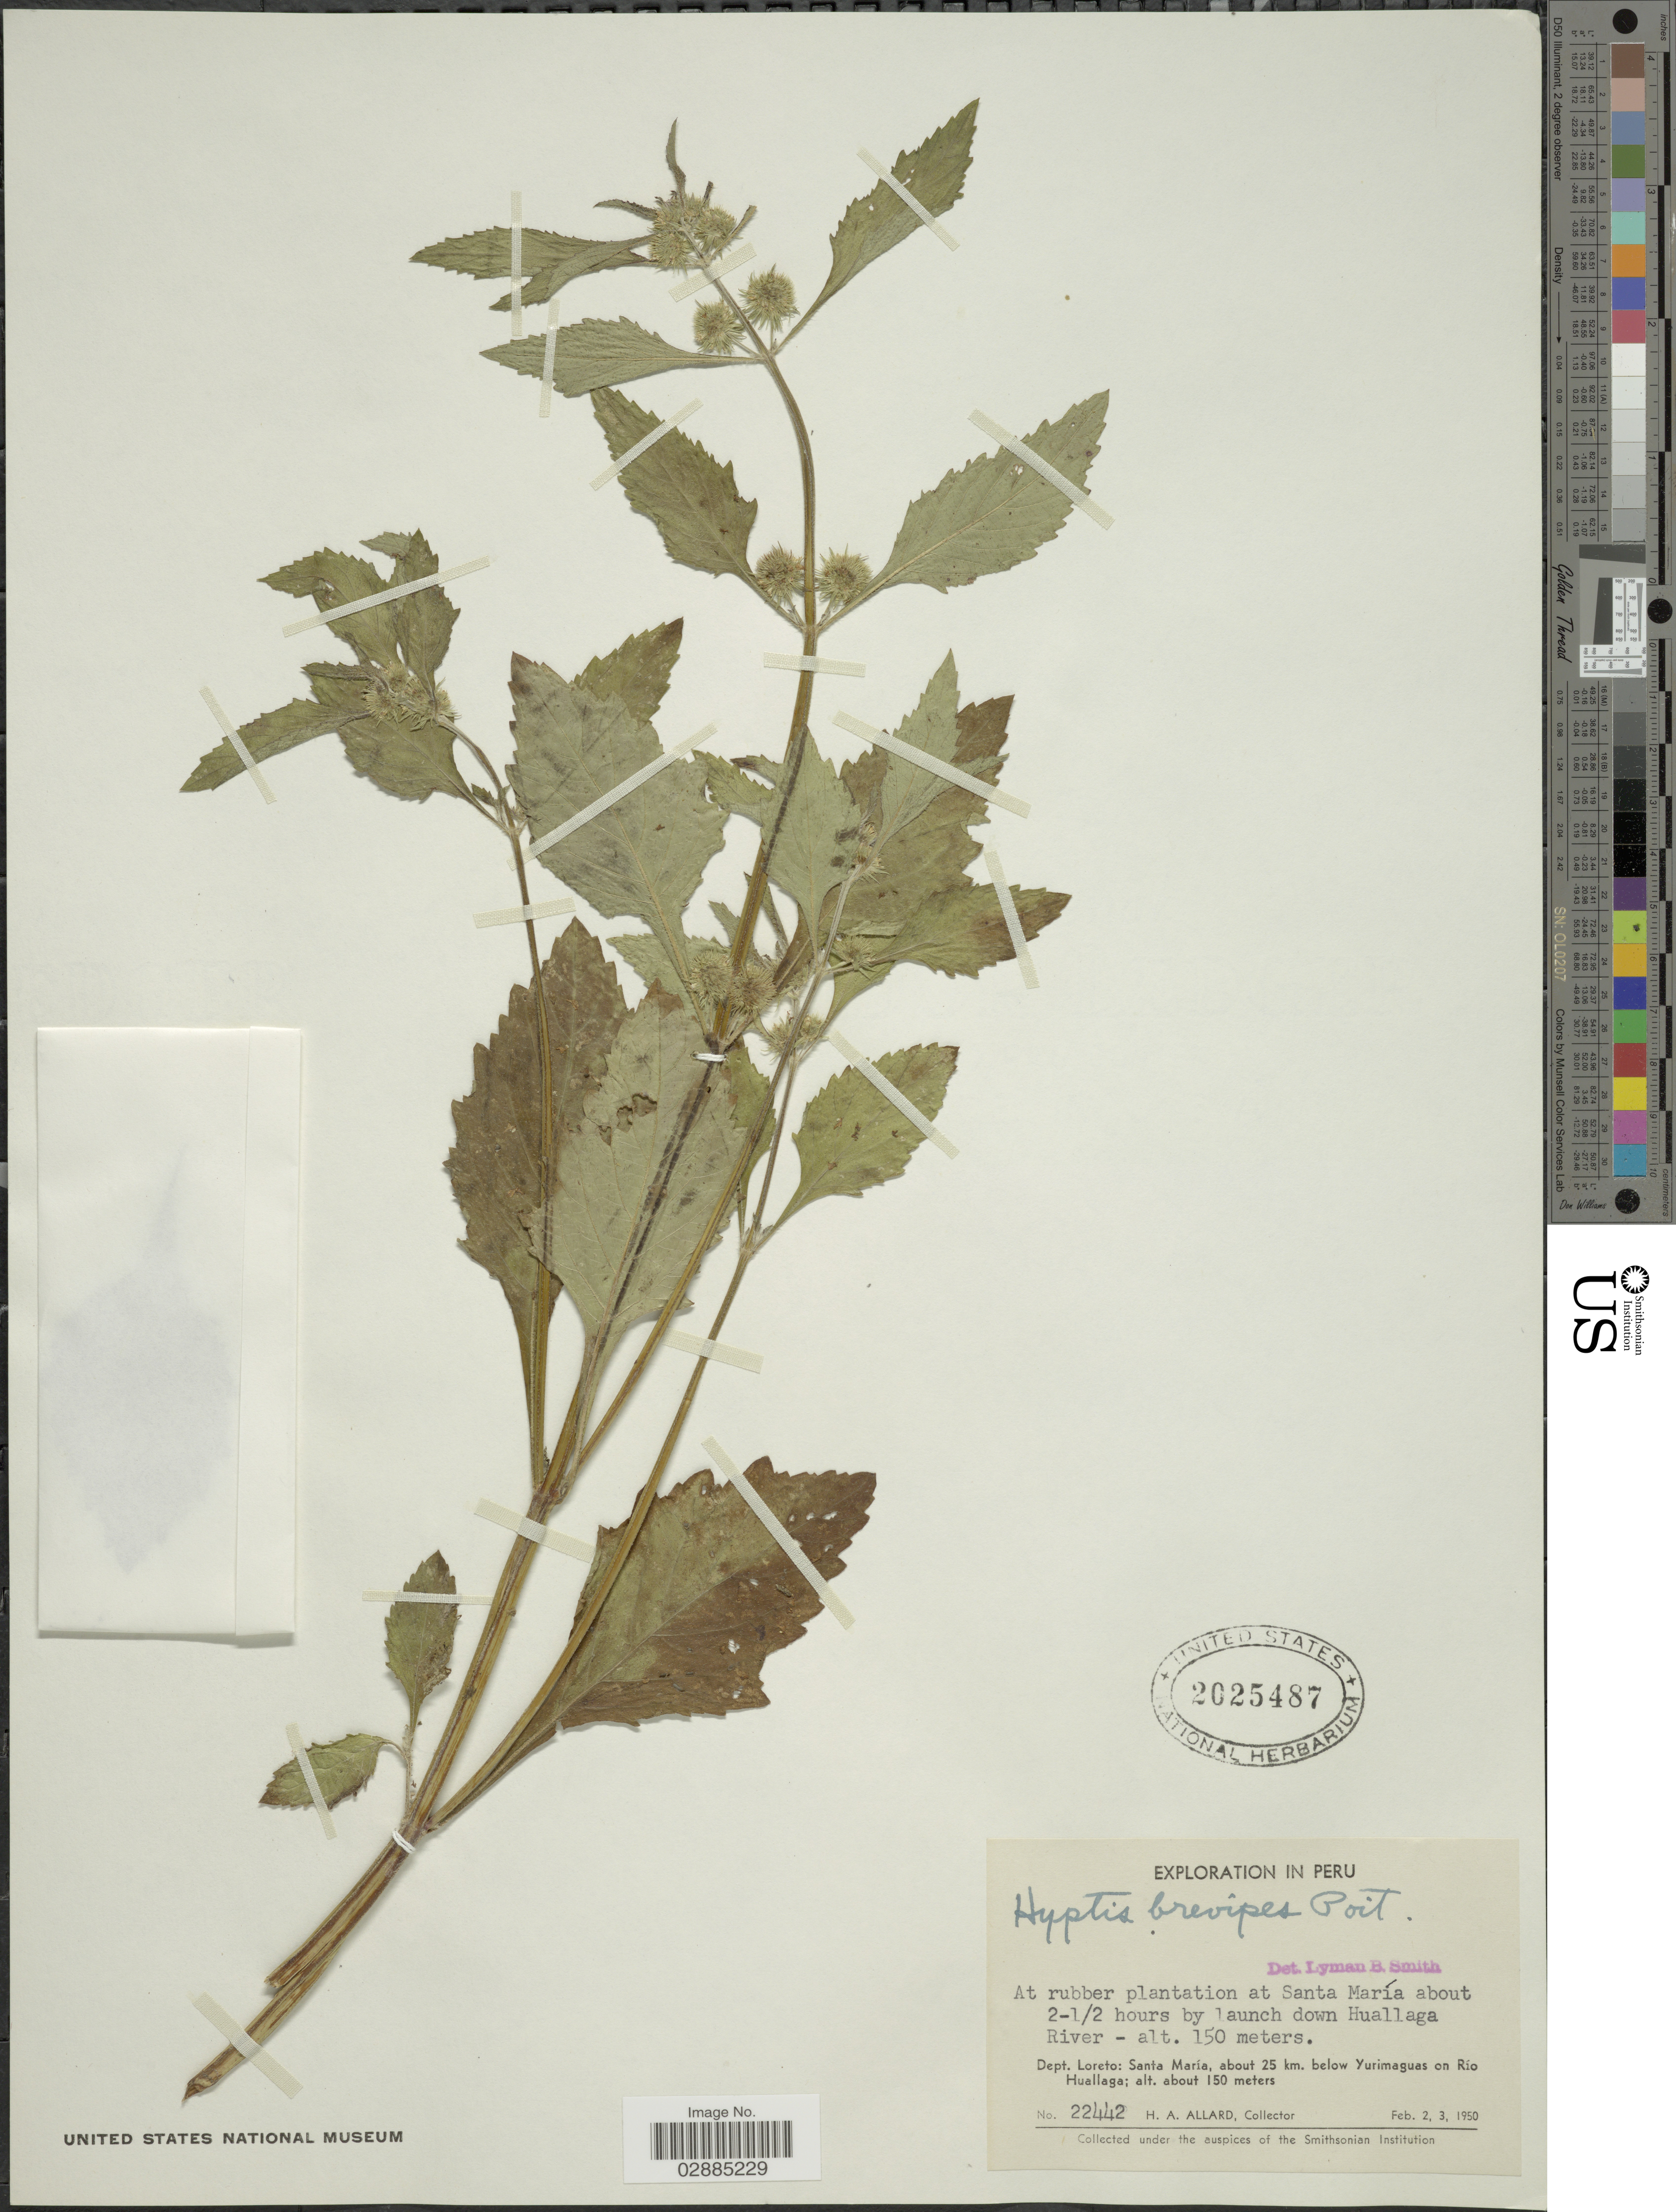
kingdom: Plantae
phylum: Tracheophyta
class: Magnoliopsida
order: Lamiales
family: Lamiaceae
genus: Hyptis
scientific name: Hyptis brevipes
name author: Poit.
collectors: H. A. Allard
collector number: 22442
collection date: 1950-02-02/1950-02-03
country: Peru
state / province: Loreto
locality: At rubber plantation at Santa María about 2-1/2 hours by launch down Huallaga River. Depto. Loreto: Santa Maria, about 25 km. below Yurimaguas on Río Huallaga.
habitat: at rubber plantation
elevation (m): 150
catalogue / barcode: US 2025487